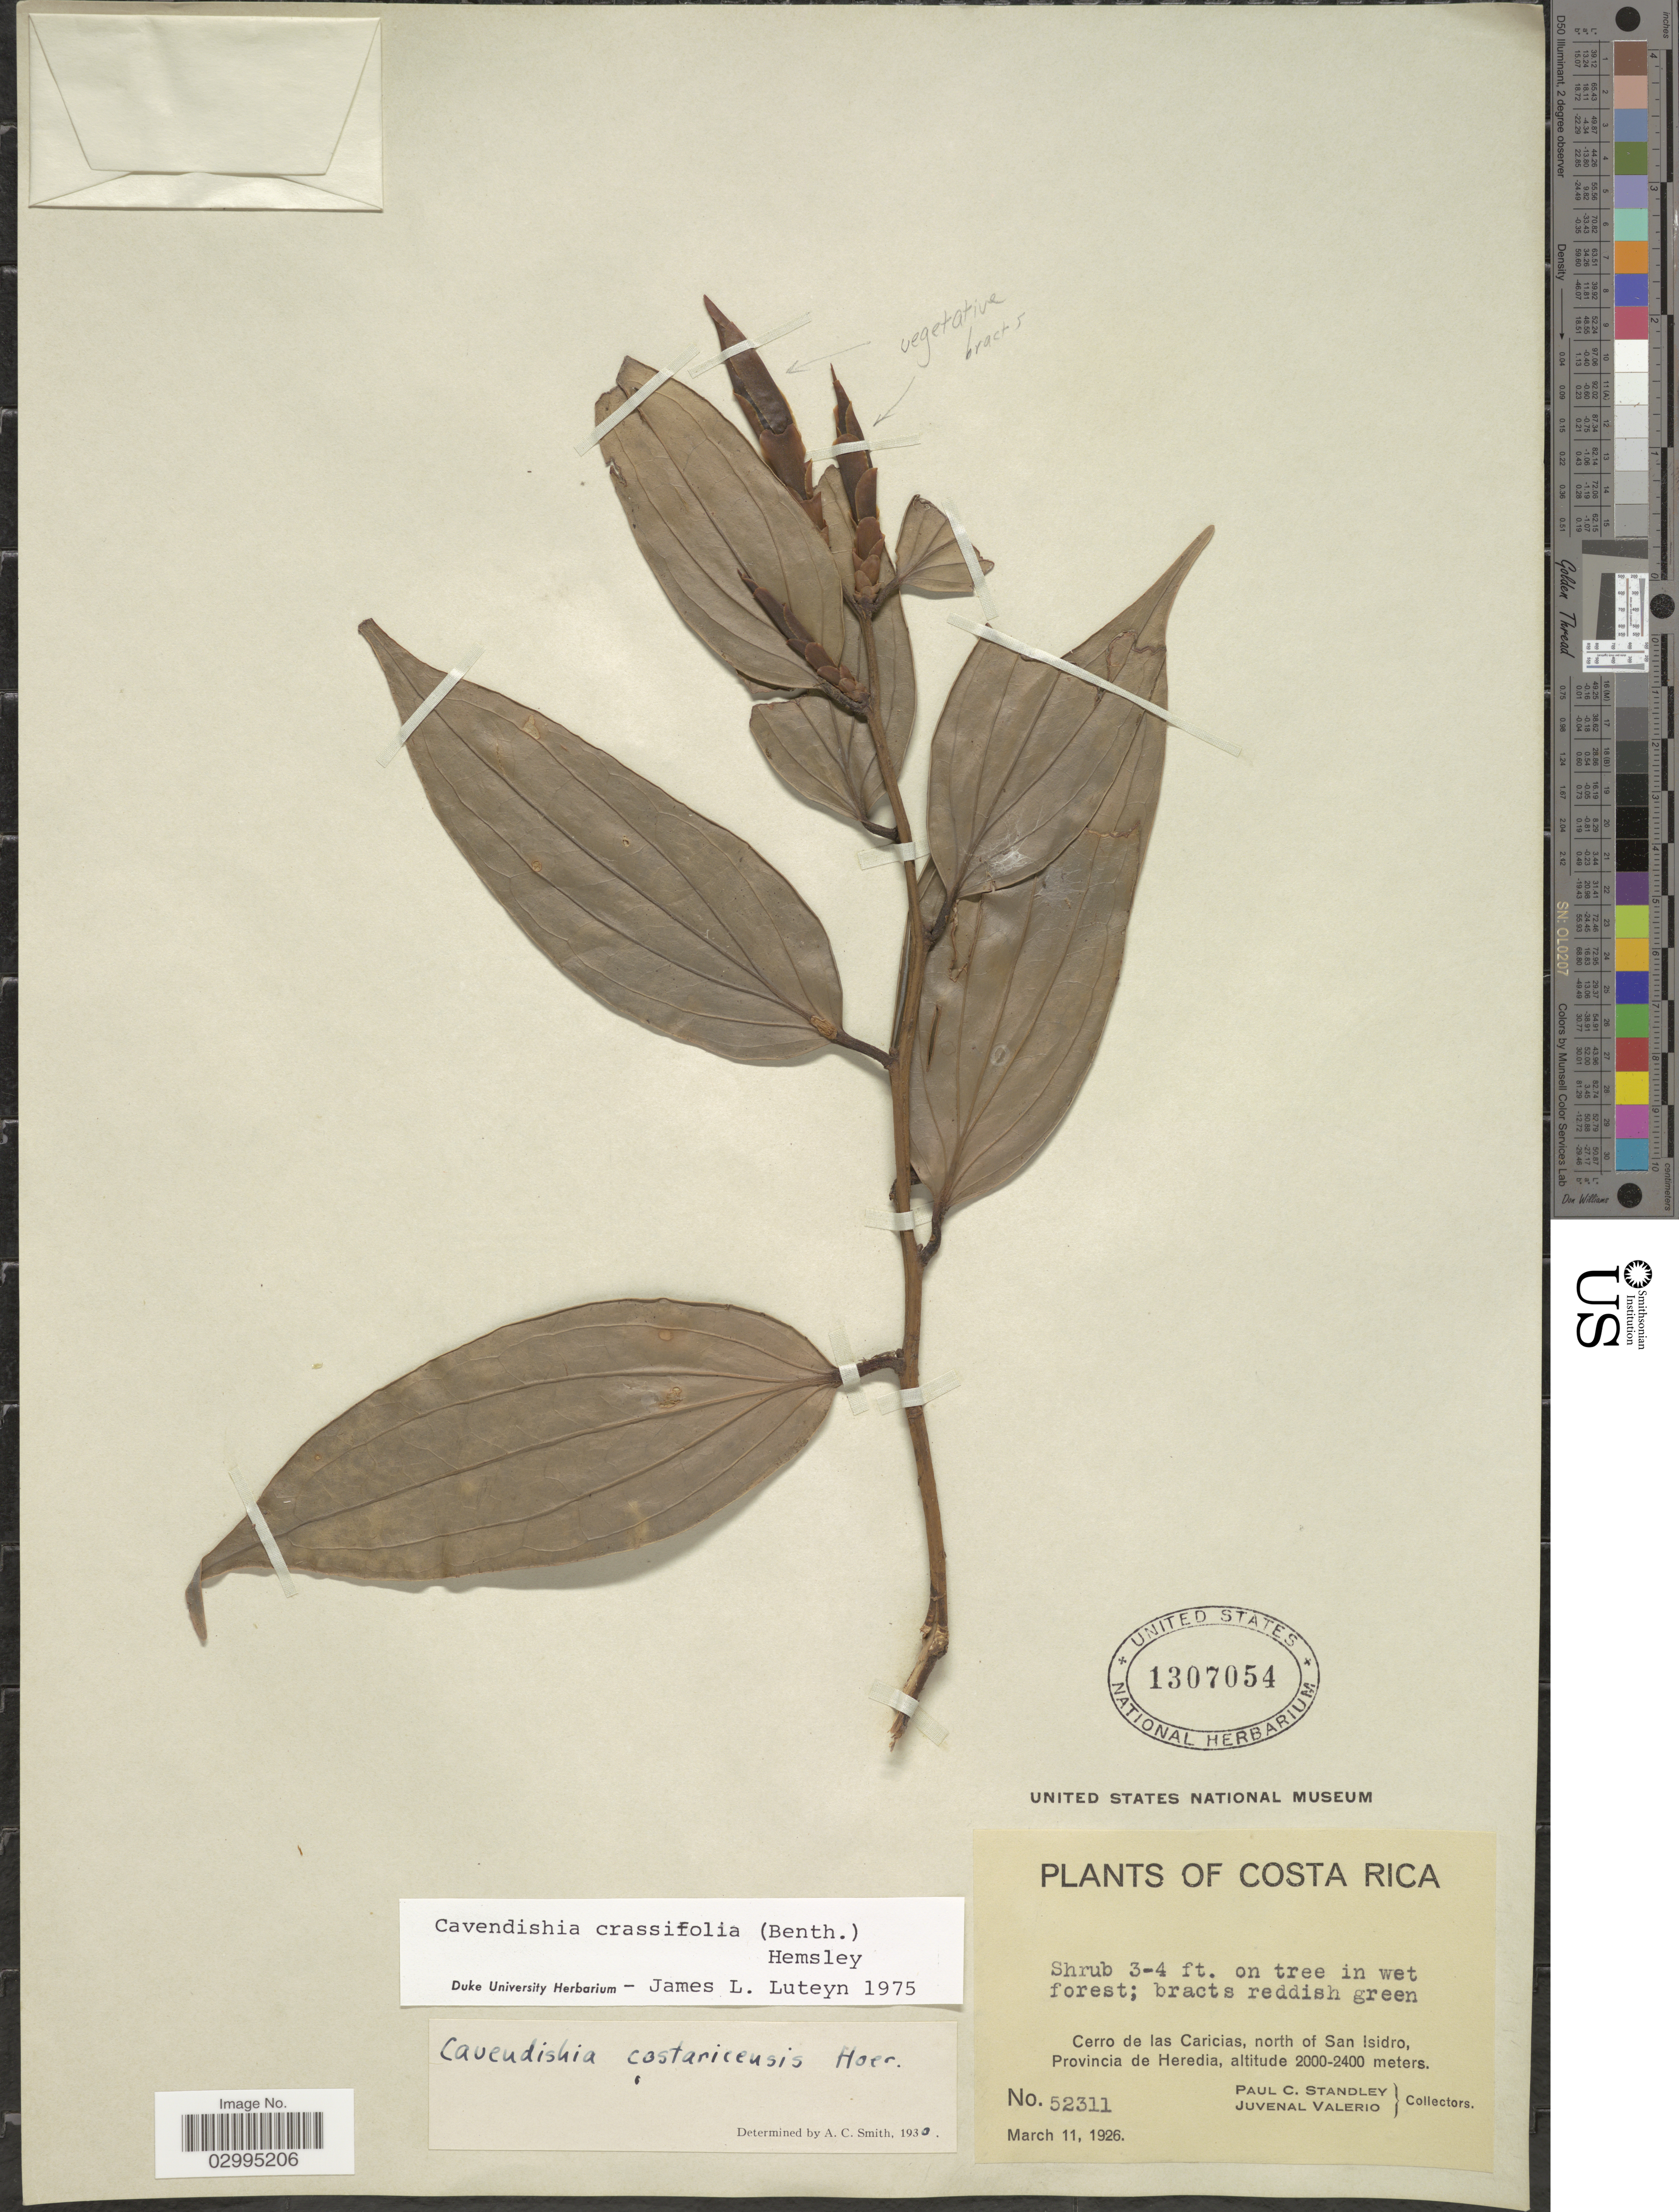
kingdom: Plantae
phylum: Tracheophyta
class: Magnoliopsida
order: Ericales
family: Ericaceae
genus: Cavendishia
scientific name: Cavendishia crassifolia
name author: (Benth.) Hemsl.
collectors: P. C. Standley & J. Valerio R.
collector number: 52311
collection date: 1926-03-11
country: Costa Rica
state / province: Heredia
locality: Cerros de las Caricias, north of San Isidro, Provincia de Heredia.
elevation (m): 2000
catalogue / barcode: US 1307054